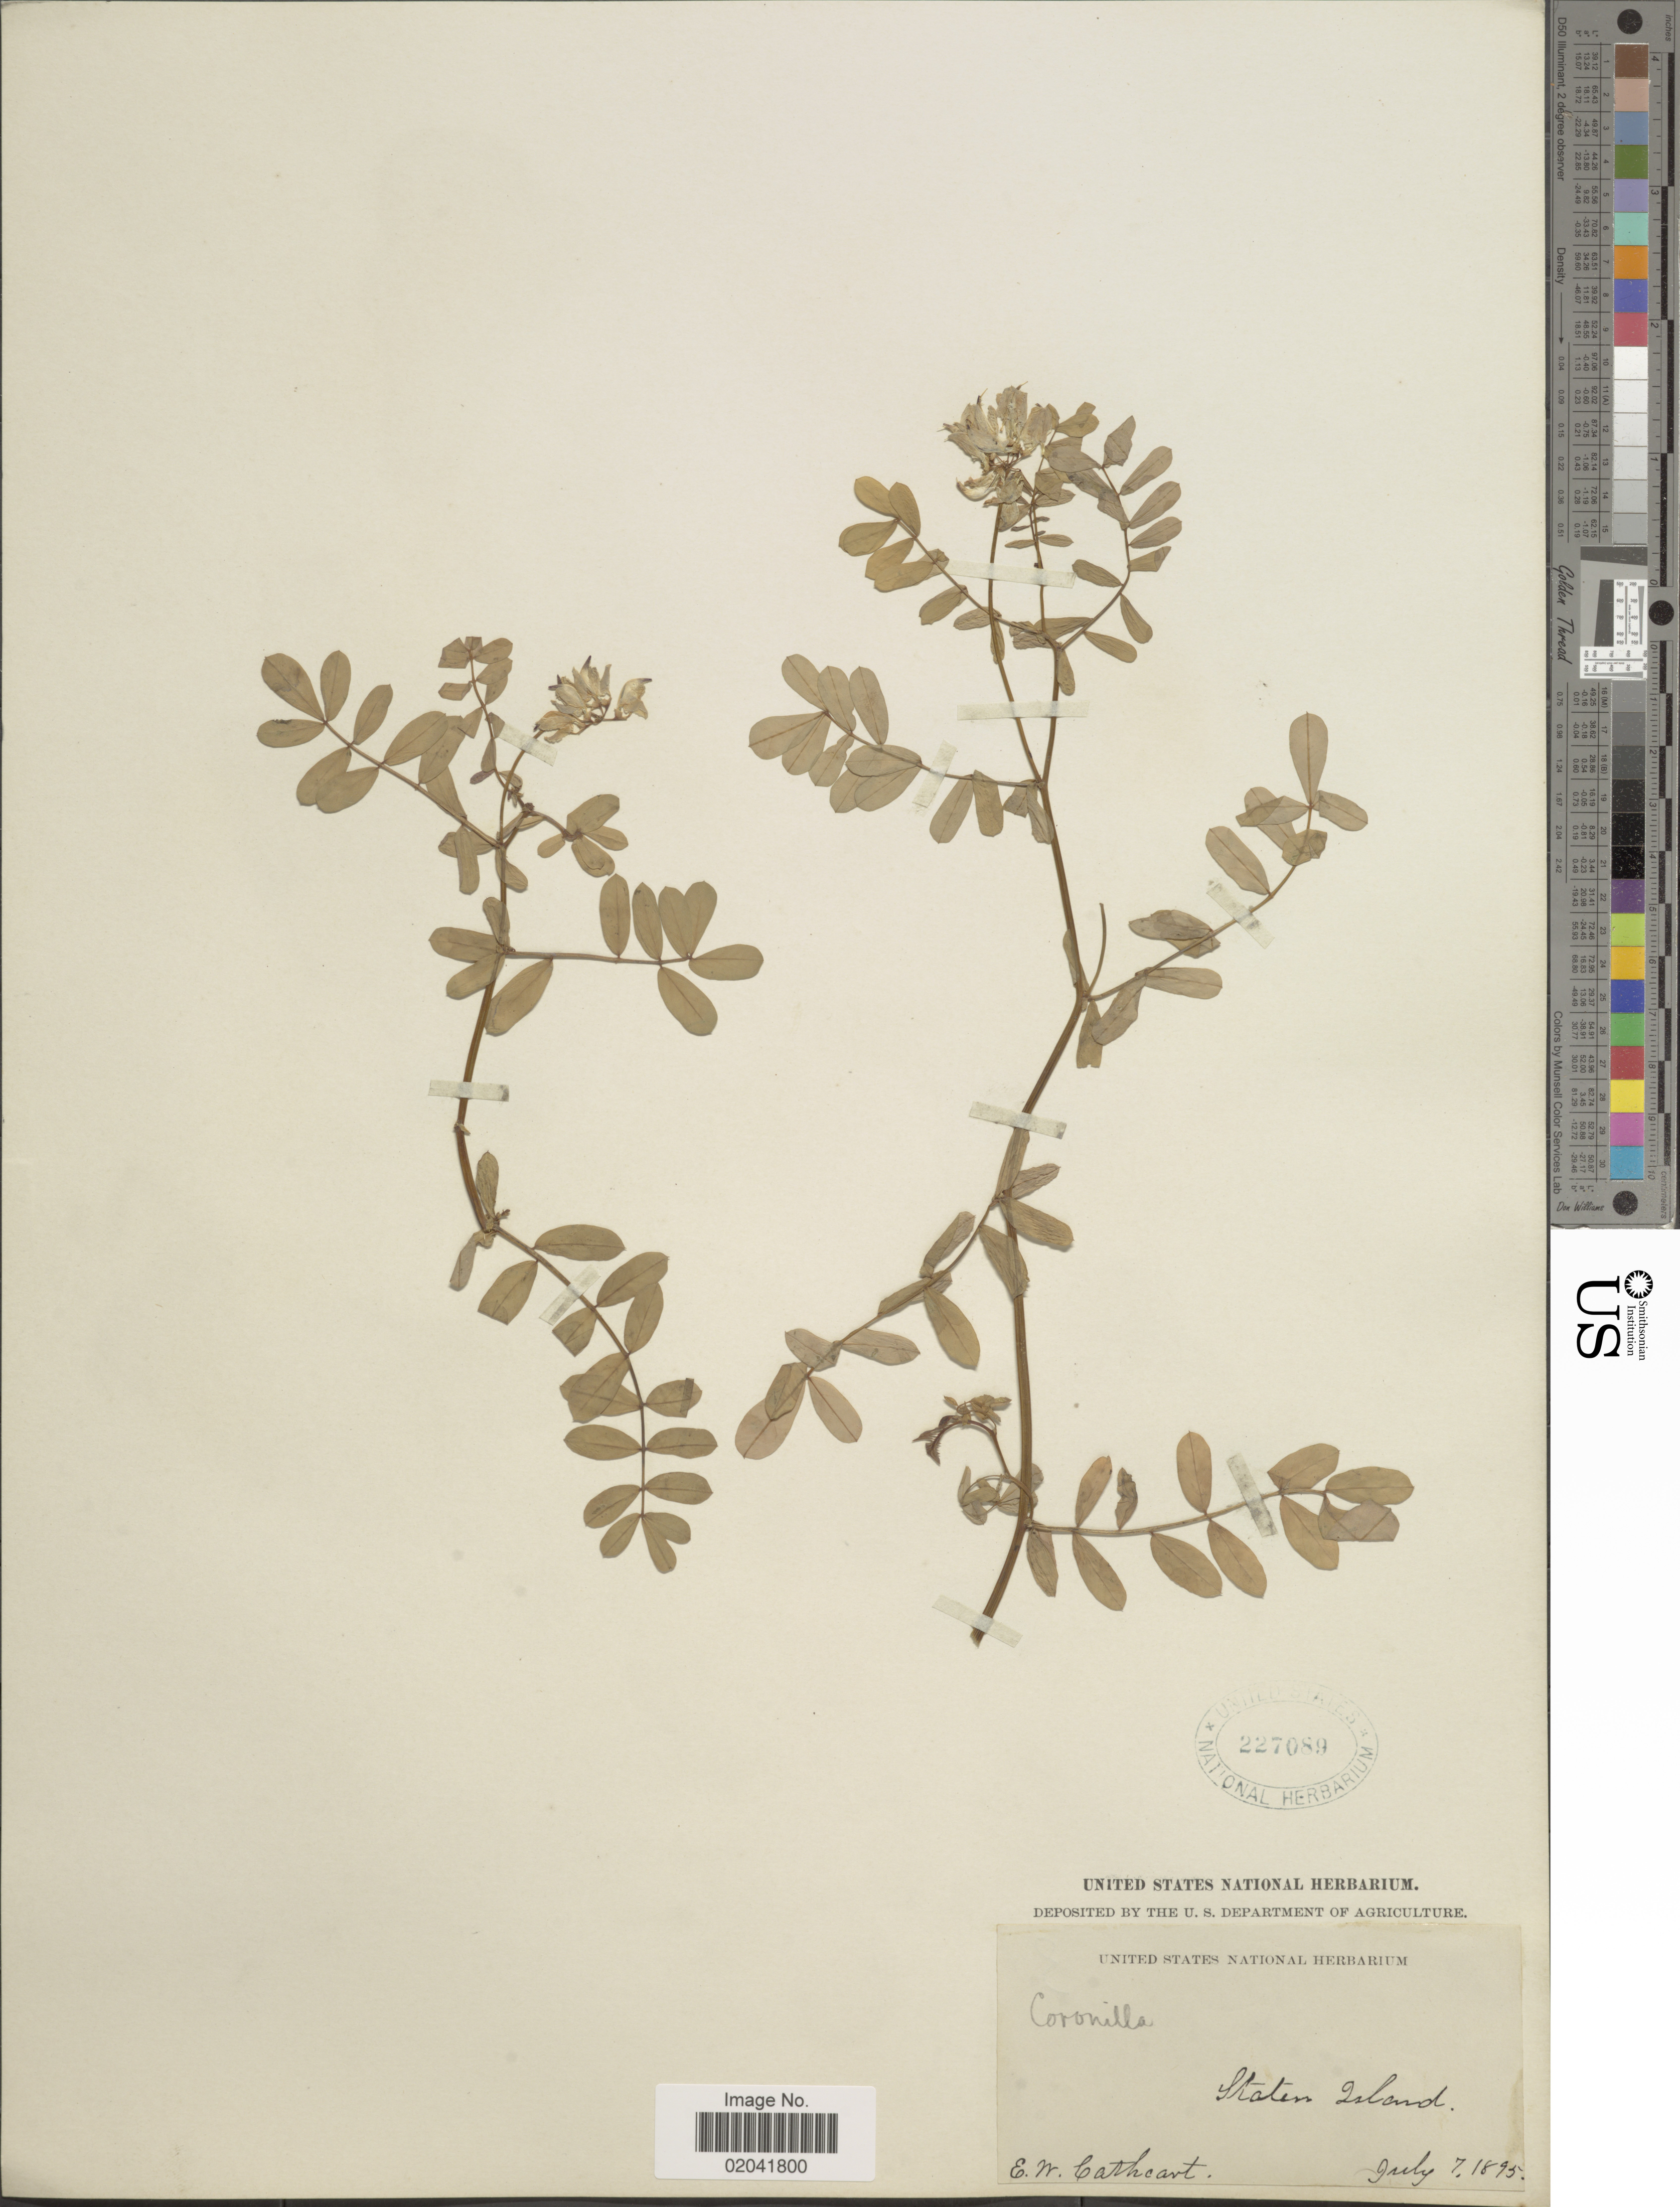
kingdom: Plantae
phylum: Tracheophyta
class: Magnoliopsida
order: Fabales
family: Fabaceae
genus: Coronilla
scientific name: Coronilla varia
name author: L.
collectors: E. Cathcart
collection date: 1895-07-07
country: United States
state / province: New York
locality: Staten Island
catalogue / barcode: US 227089